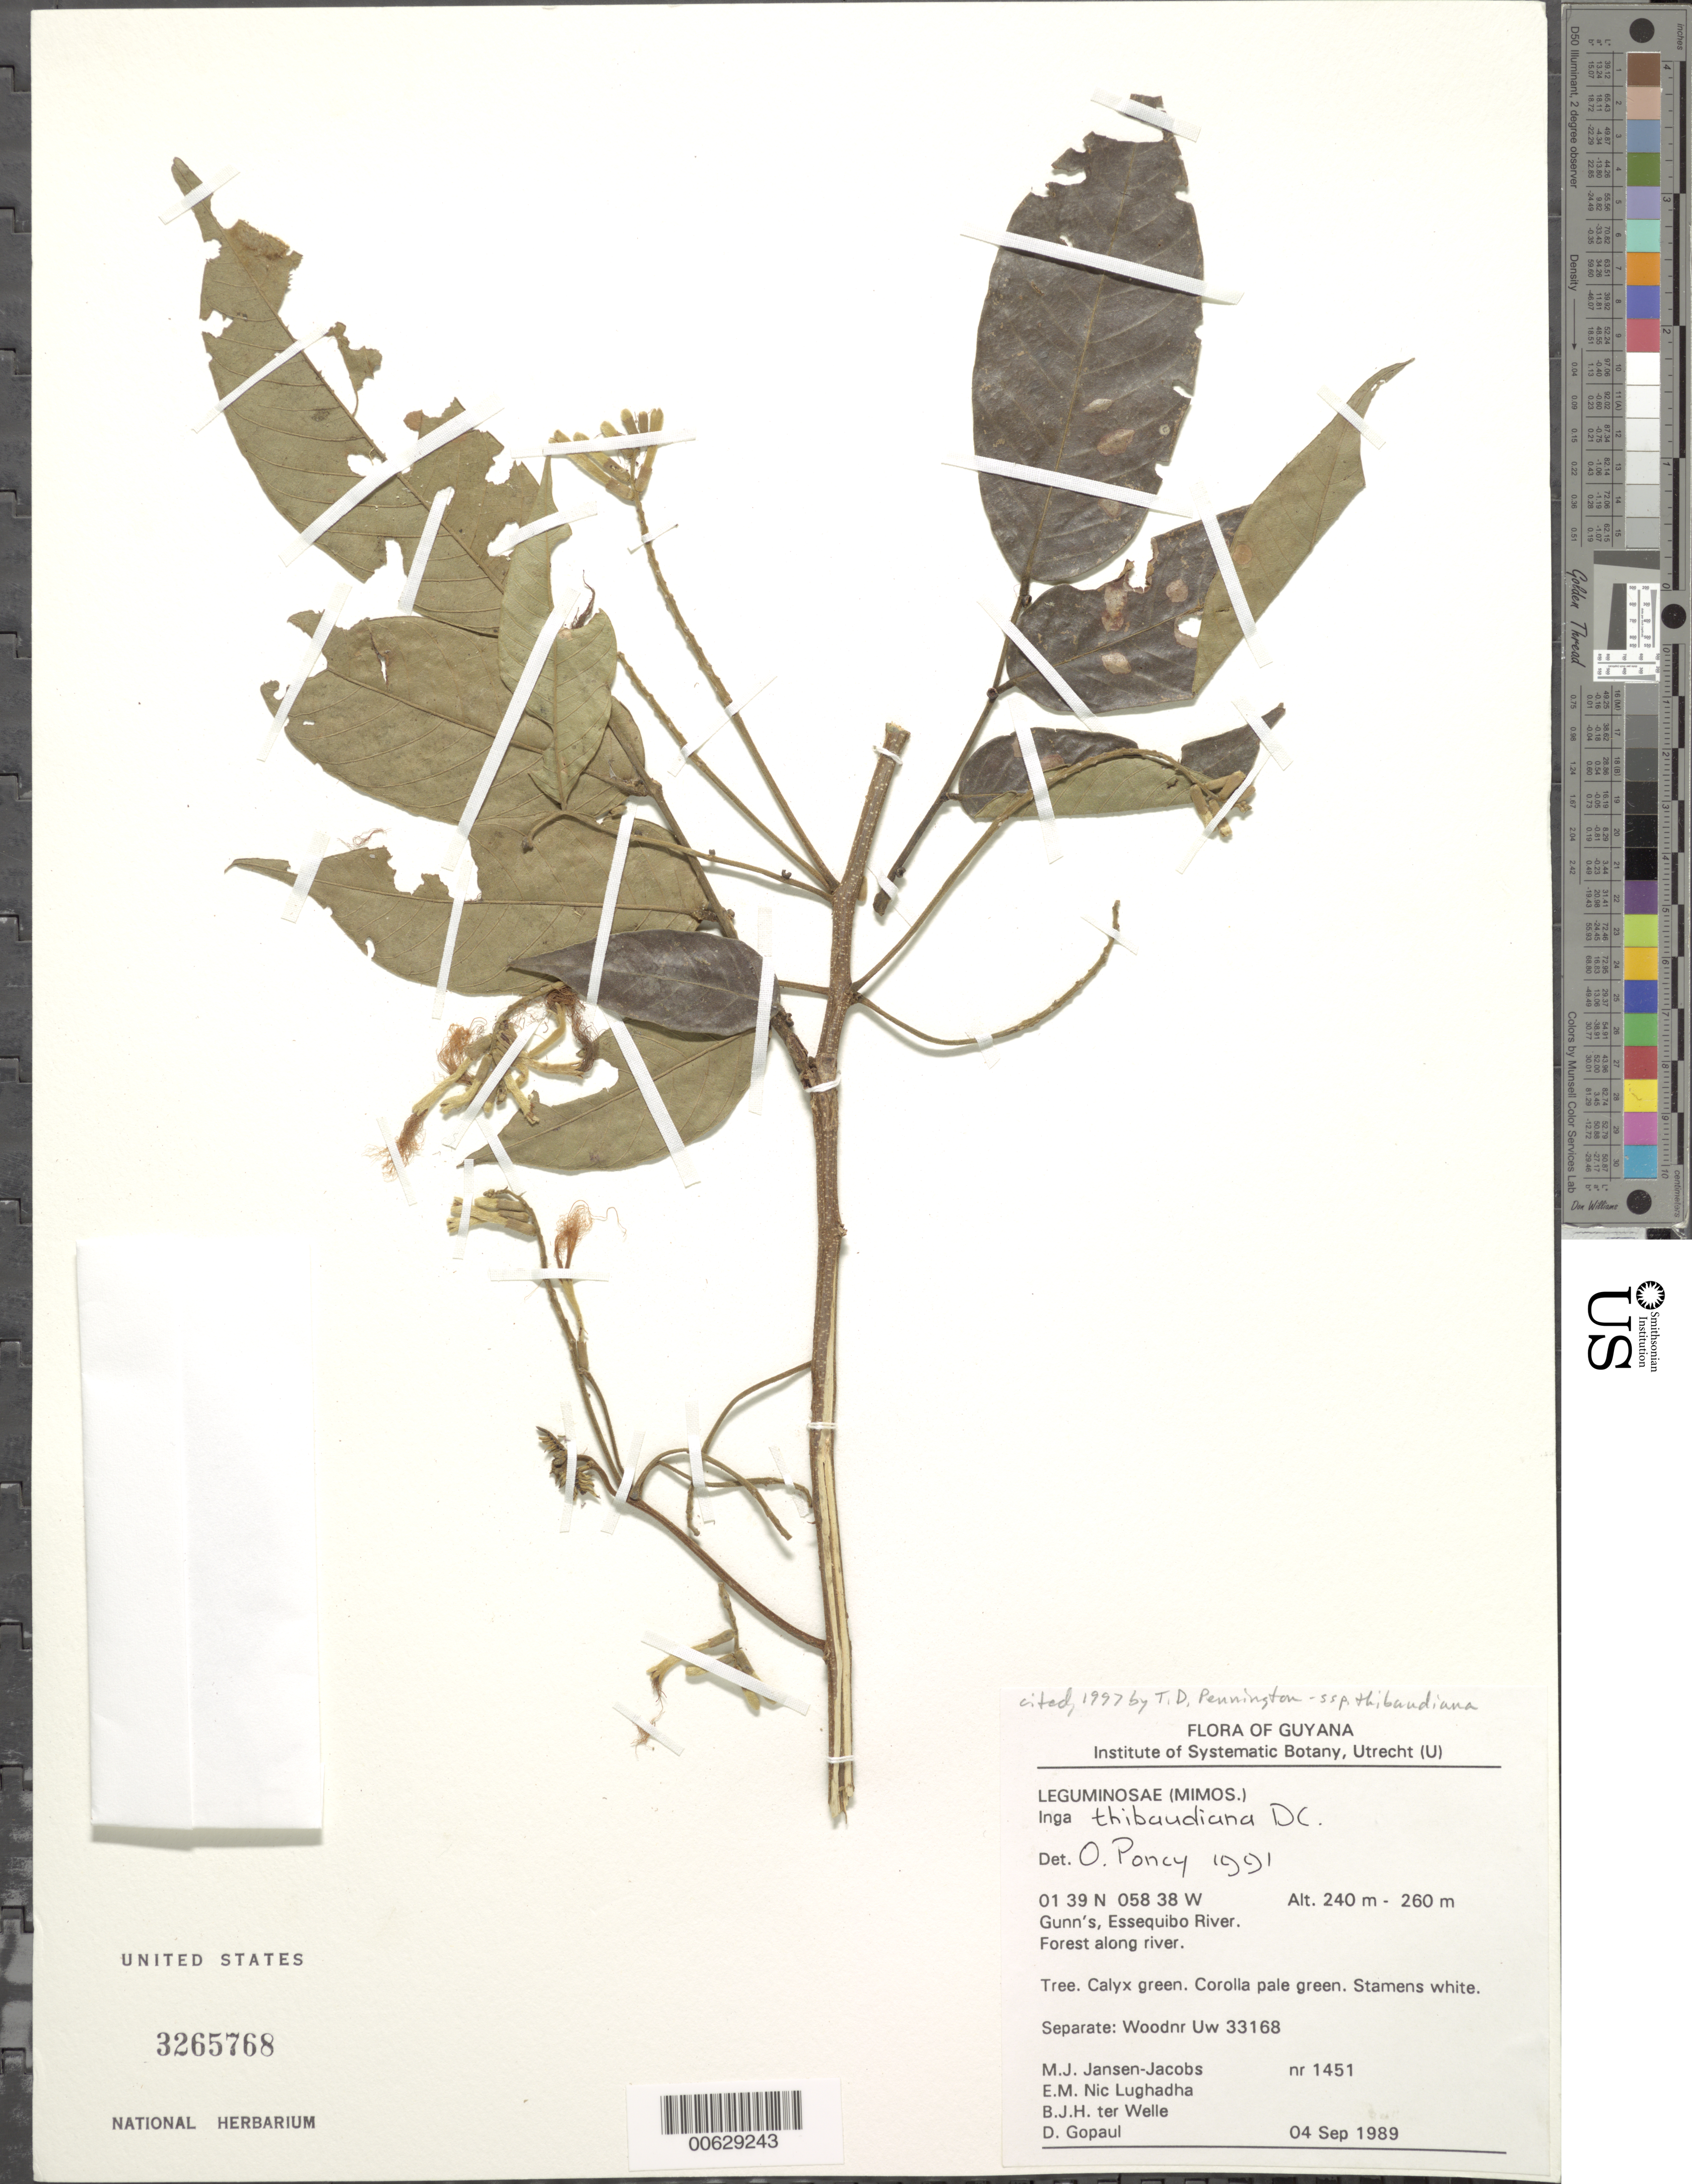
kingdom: Plantae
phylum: Tracheophyta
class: Magnoliopsida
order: Fabales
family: Fabaceae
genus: Inga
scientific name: Inga thibaudiana subsp. thibaudiana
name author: DC.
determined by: Pennington, T. D., (K)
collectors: M. J. Jansen-Jacobs, E. Nic Lughadha, B. Welle & D. Gopaul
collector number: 1451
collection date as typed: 4-Sep-89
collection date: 1989-09-04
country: Guyana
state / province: U. Takutu-U. Essequibo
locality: Gunn's, Essequibo River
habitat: Forest along river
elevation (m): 240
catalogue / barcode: US 3265768